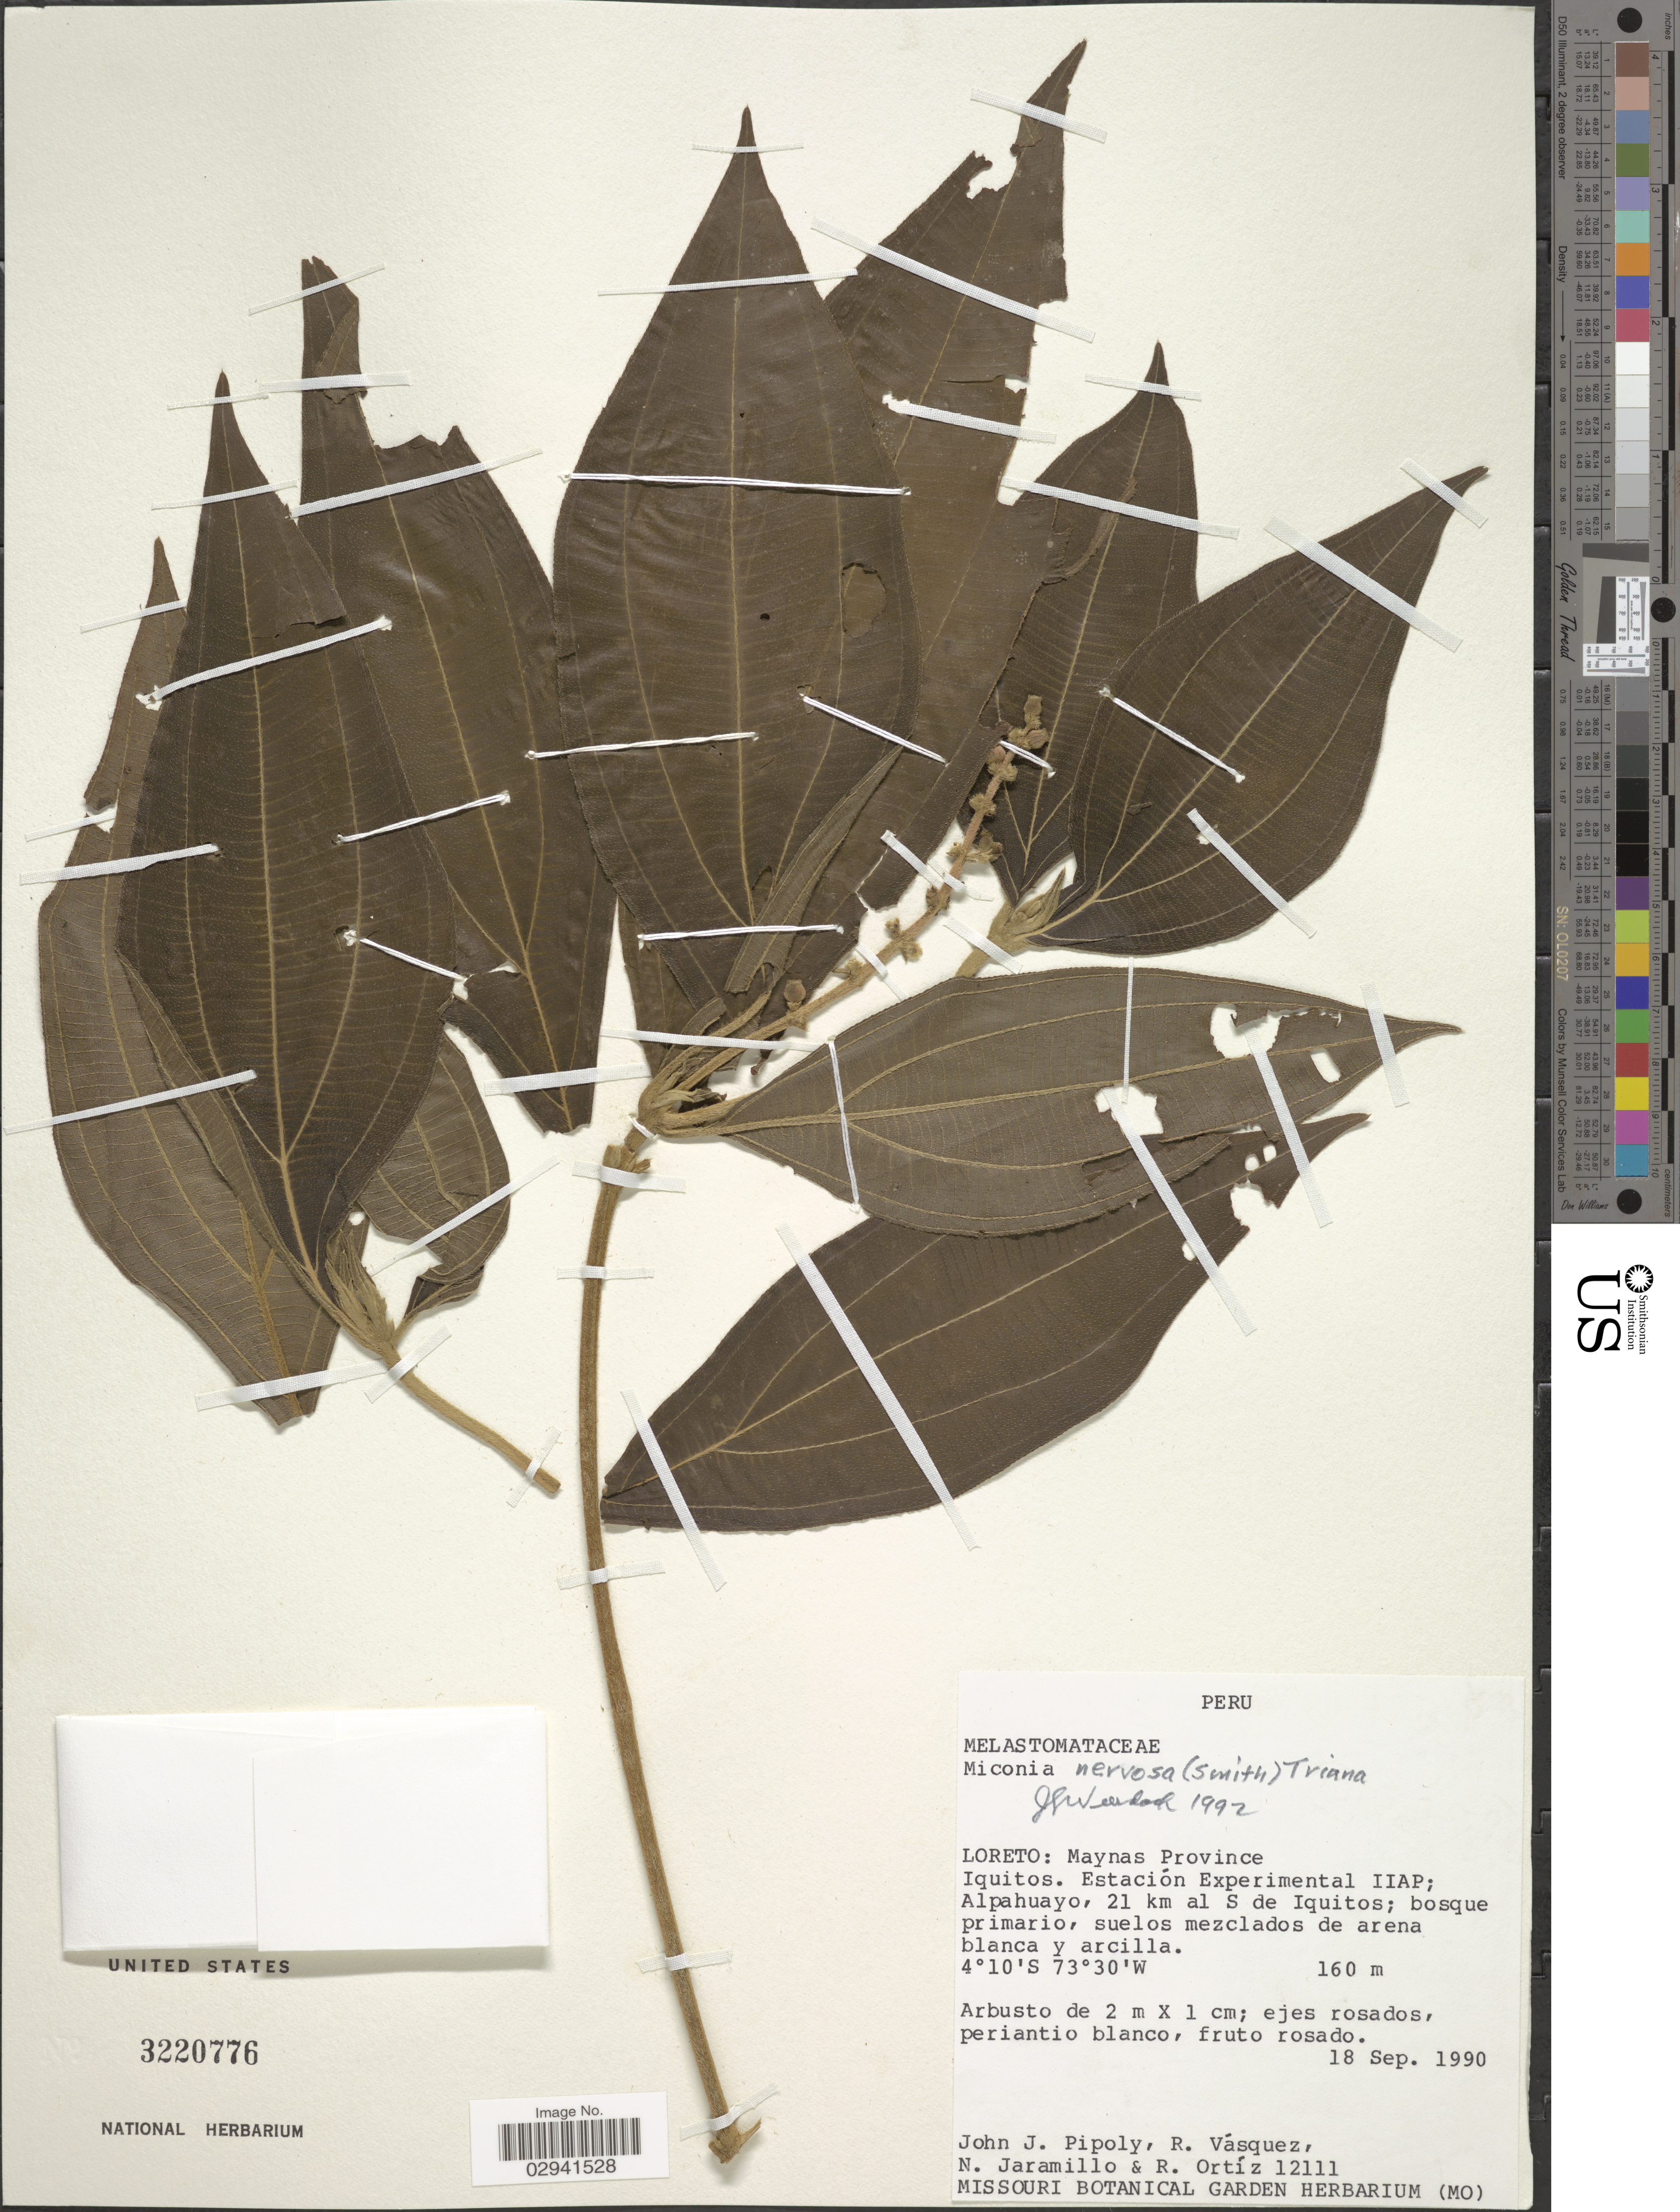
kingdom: Plantae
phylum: Tracheophyta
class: Magnoliopsida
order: Myrtales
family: Melastomataceae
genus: Miconia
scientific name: Miconia nervosa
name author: (Sm.) Triana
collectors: J. J. Pipoly, R. Vásquez, N. Jaramillo & R. Ortíz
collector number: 12111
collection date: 1990-09-18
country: Peru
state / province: Loreto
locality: Maynas Province, Iquitos, Estación Experimental IIAP, Alpahuayo, 21 km al S de Iquitos.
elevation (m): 160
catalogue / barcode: US 3220776